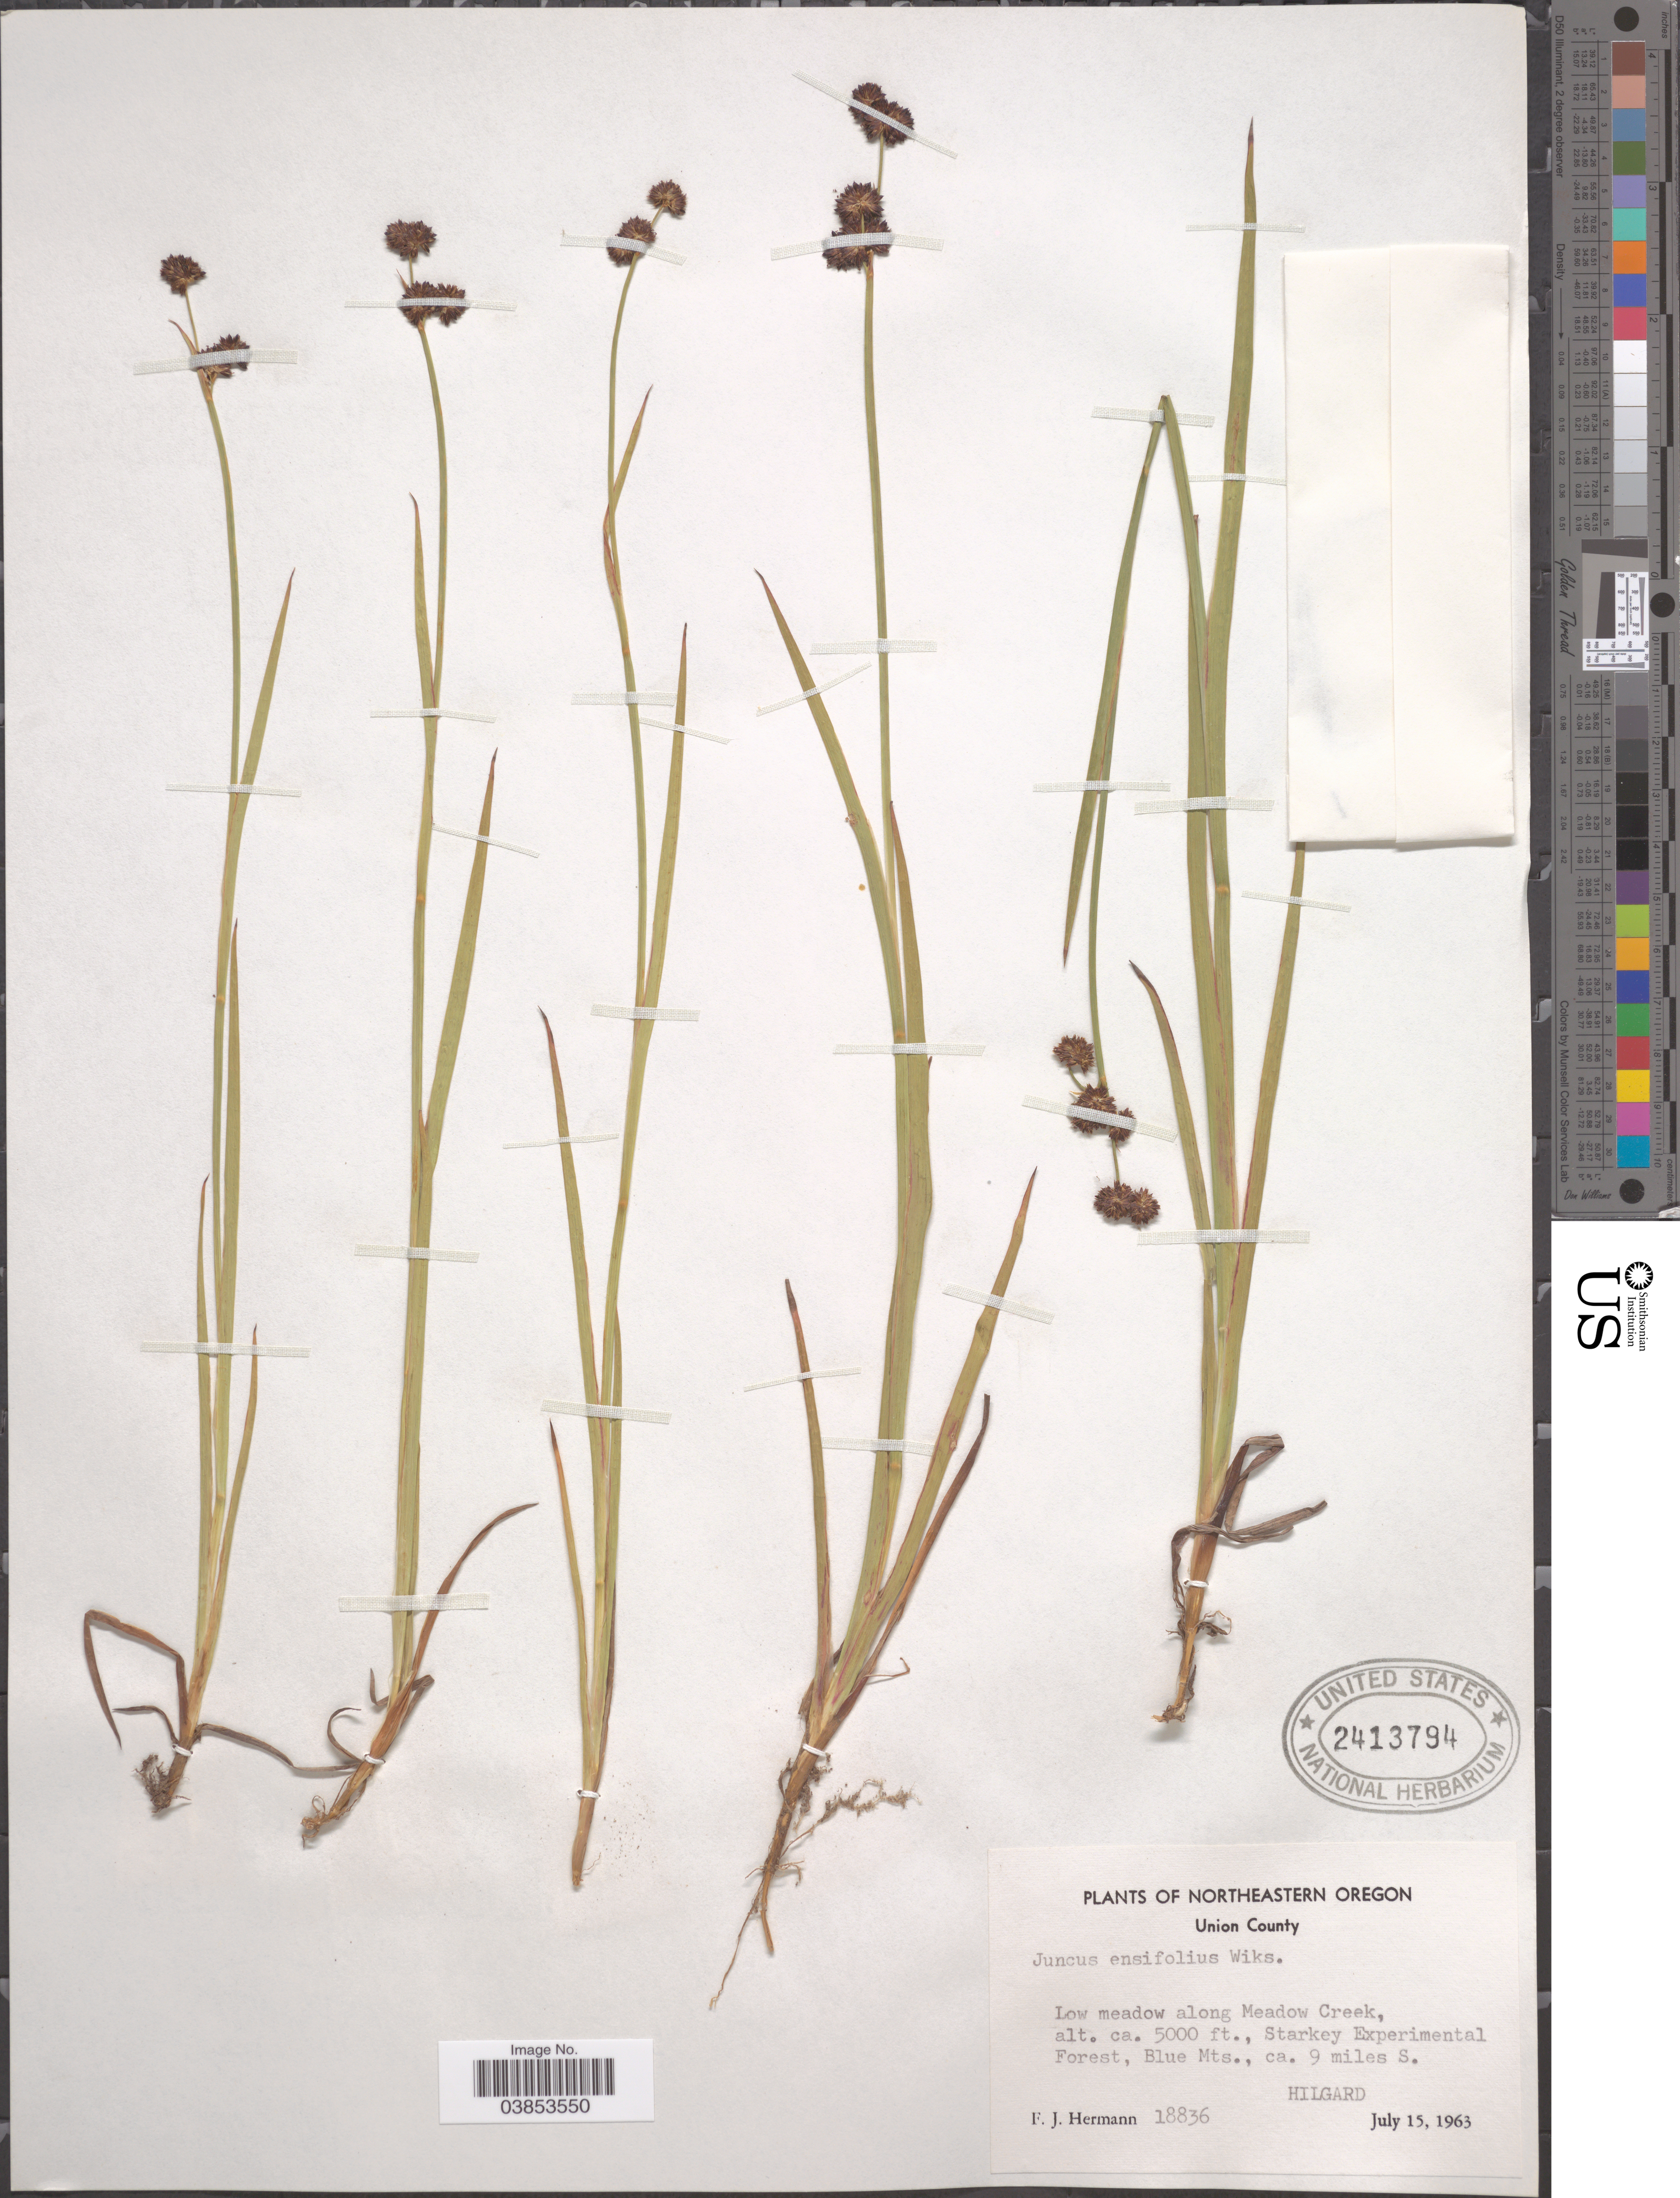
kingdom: Plantae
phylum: Tracheophyta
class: Liliopsida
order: Poales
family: Juncaceae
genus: Juncus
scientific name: Juncus ensifolius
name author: Wikstr.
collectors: F. J. Hermann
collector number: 18836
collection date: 1963-07-15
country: United States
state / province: Oregon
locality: Northeastern Oregon. Union County. Along Meadow Creek, Starkey Experimental Forest, Blue Mts., ca. 9 miles S. Hilgard.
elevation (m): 1524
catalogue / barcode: US 2413794